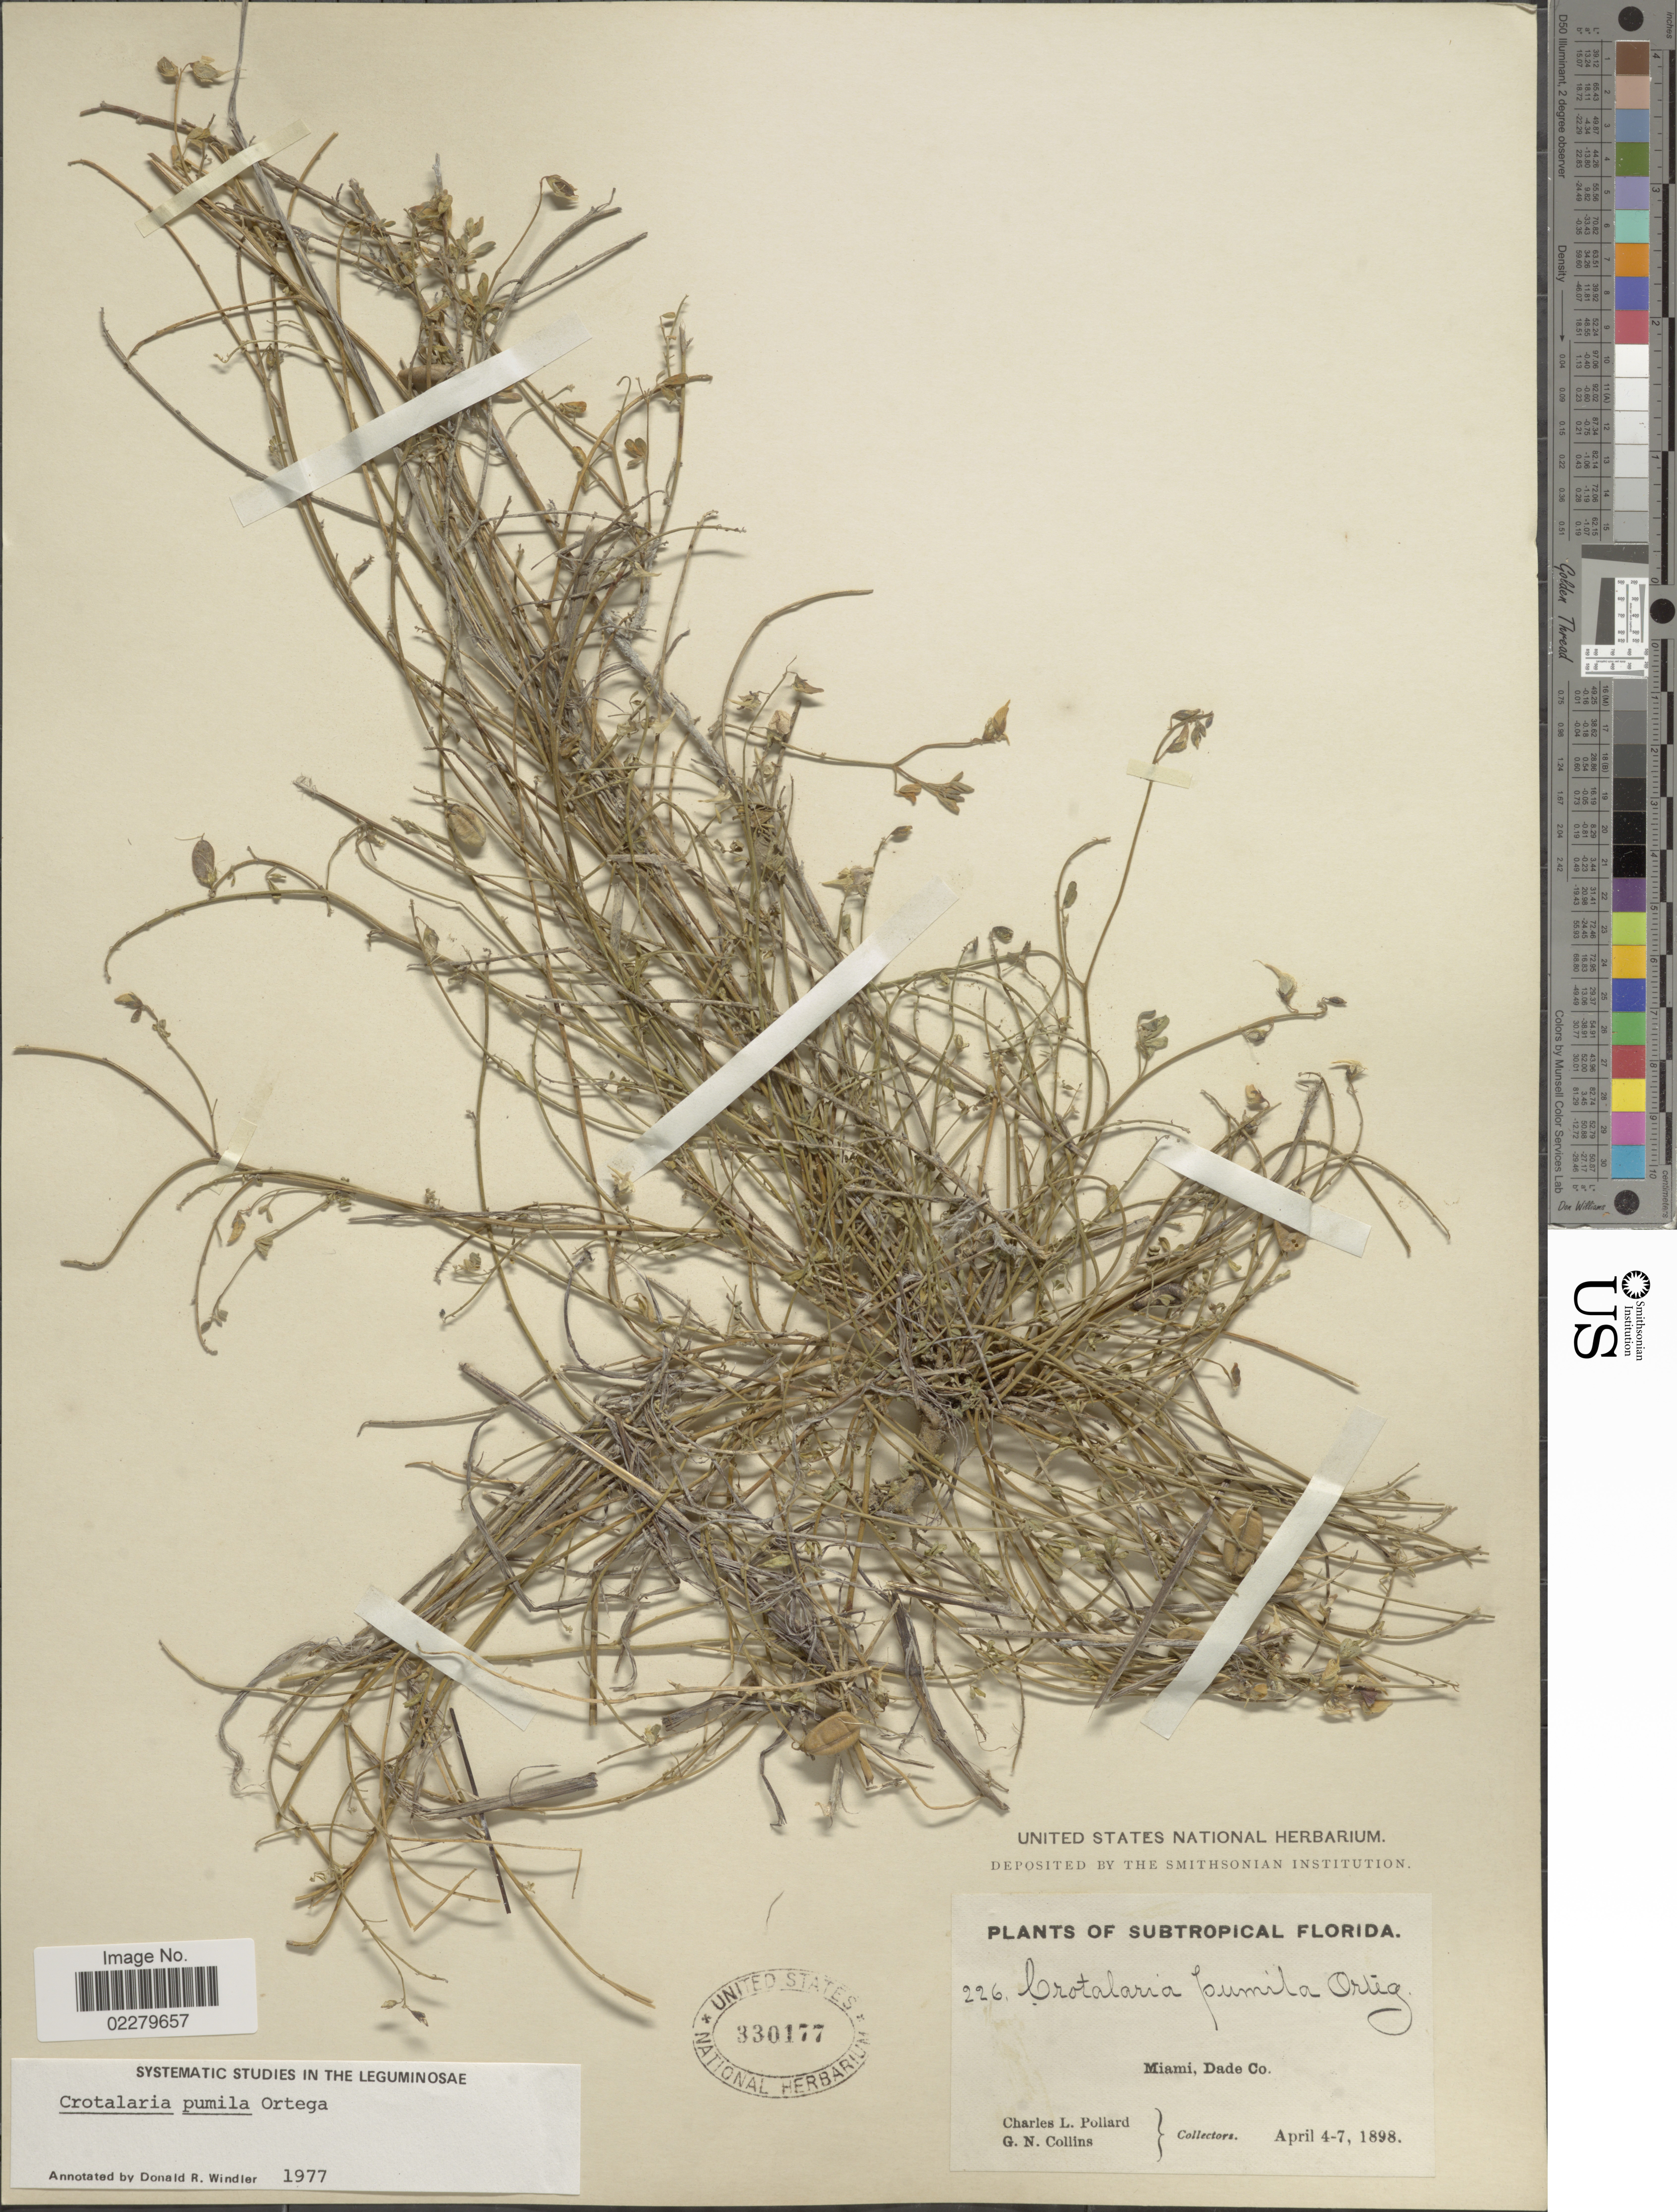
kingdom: Plantae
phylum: Tracheophyta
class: Magnoliopsida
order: Fabales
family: Fabaceae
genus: Crotalaria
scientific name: Crotalaria pumila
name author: Ortega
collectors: C. L. Pollard & G. Collins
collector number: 226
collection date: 1898-04-04/1898-04-07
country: United States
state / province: Florida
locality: Subtropical Florida, Miami, Dade Co.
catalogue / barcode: US 330177